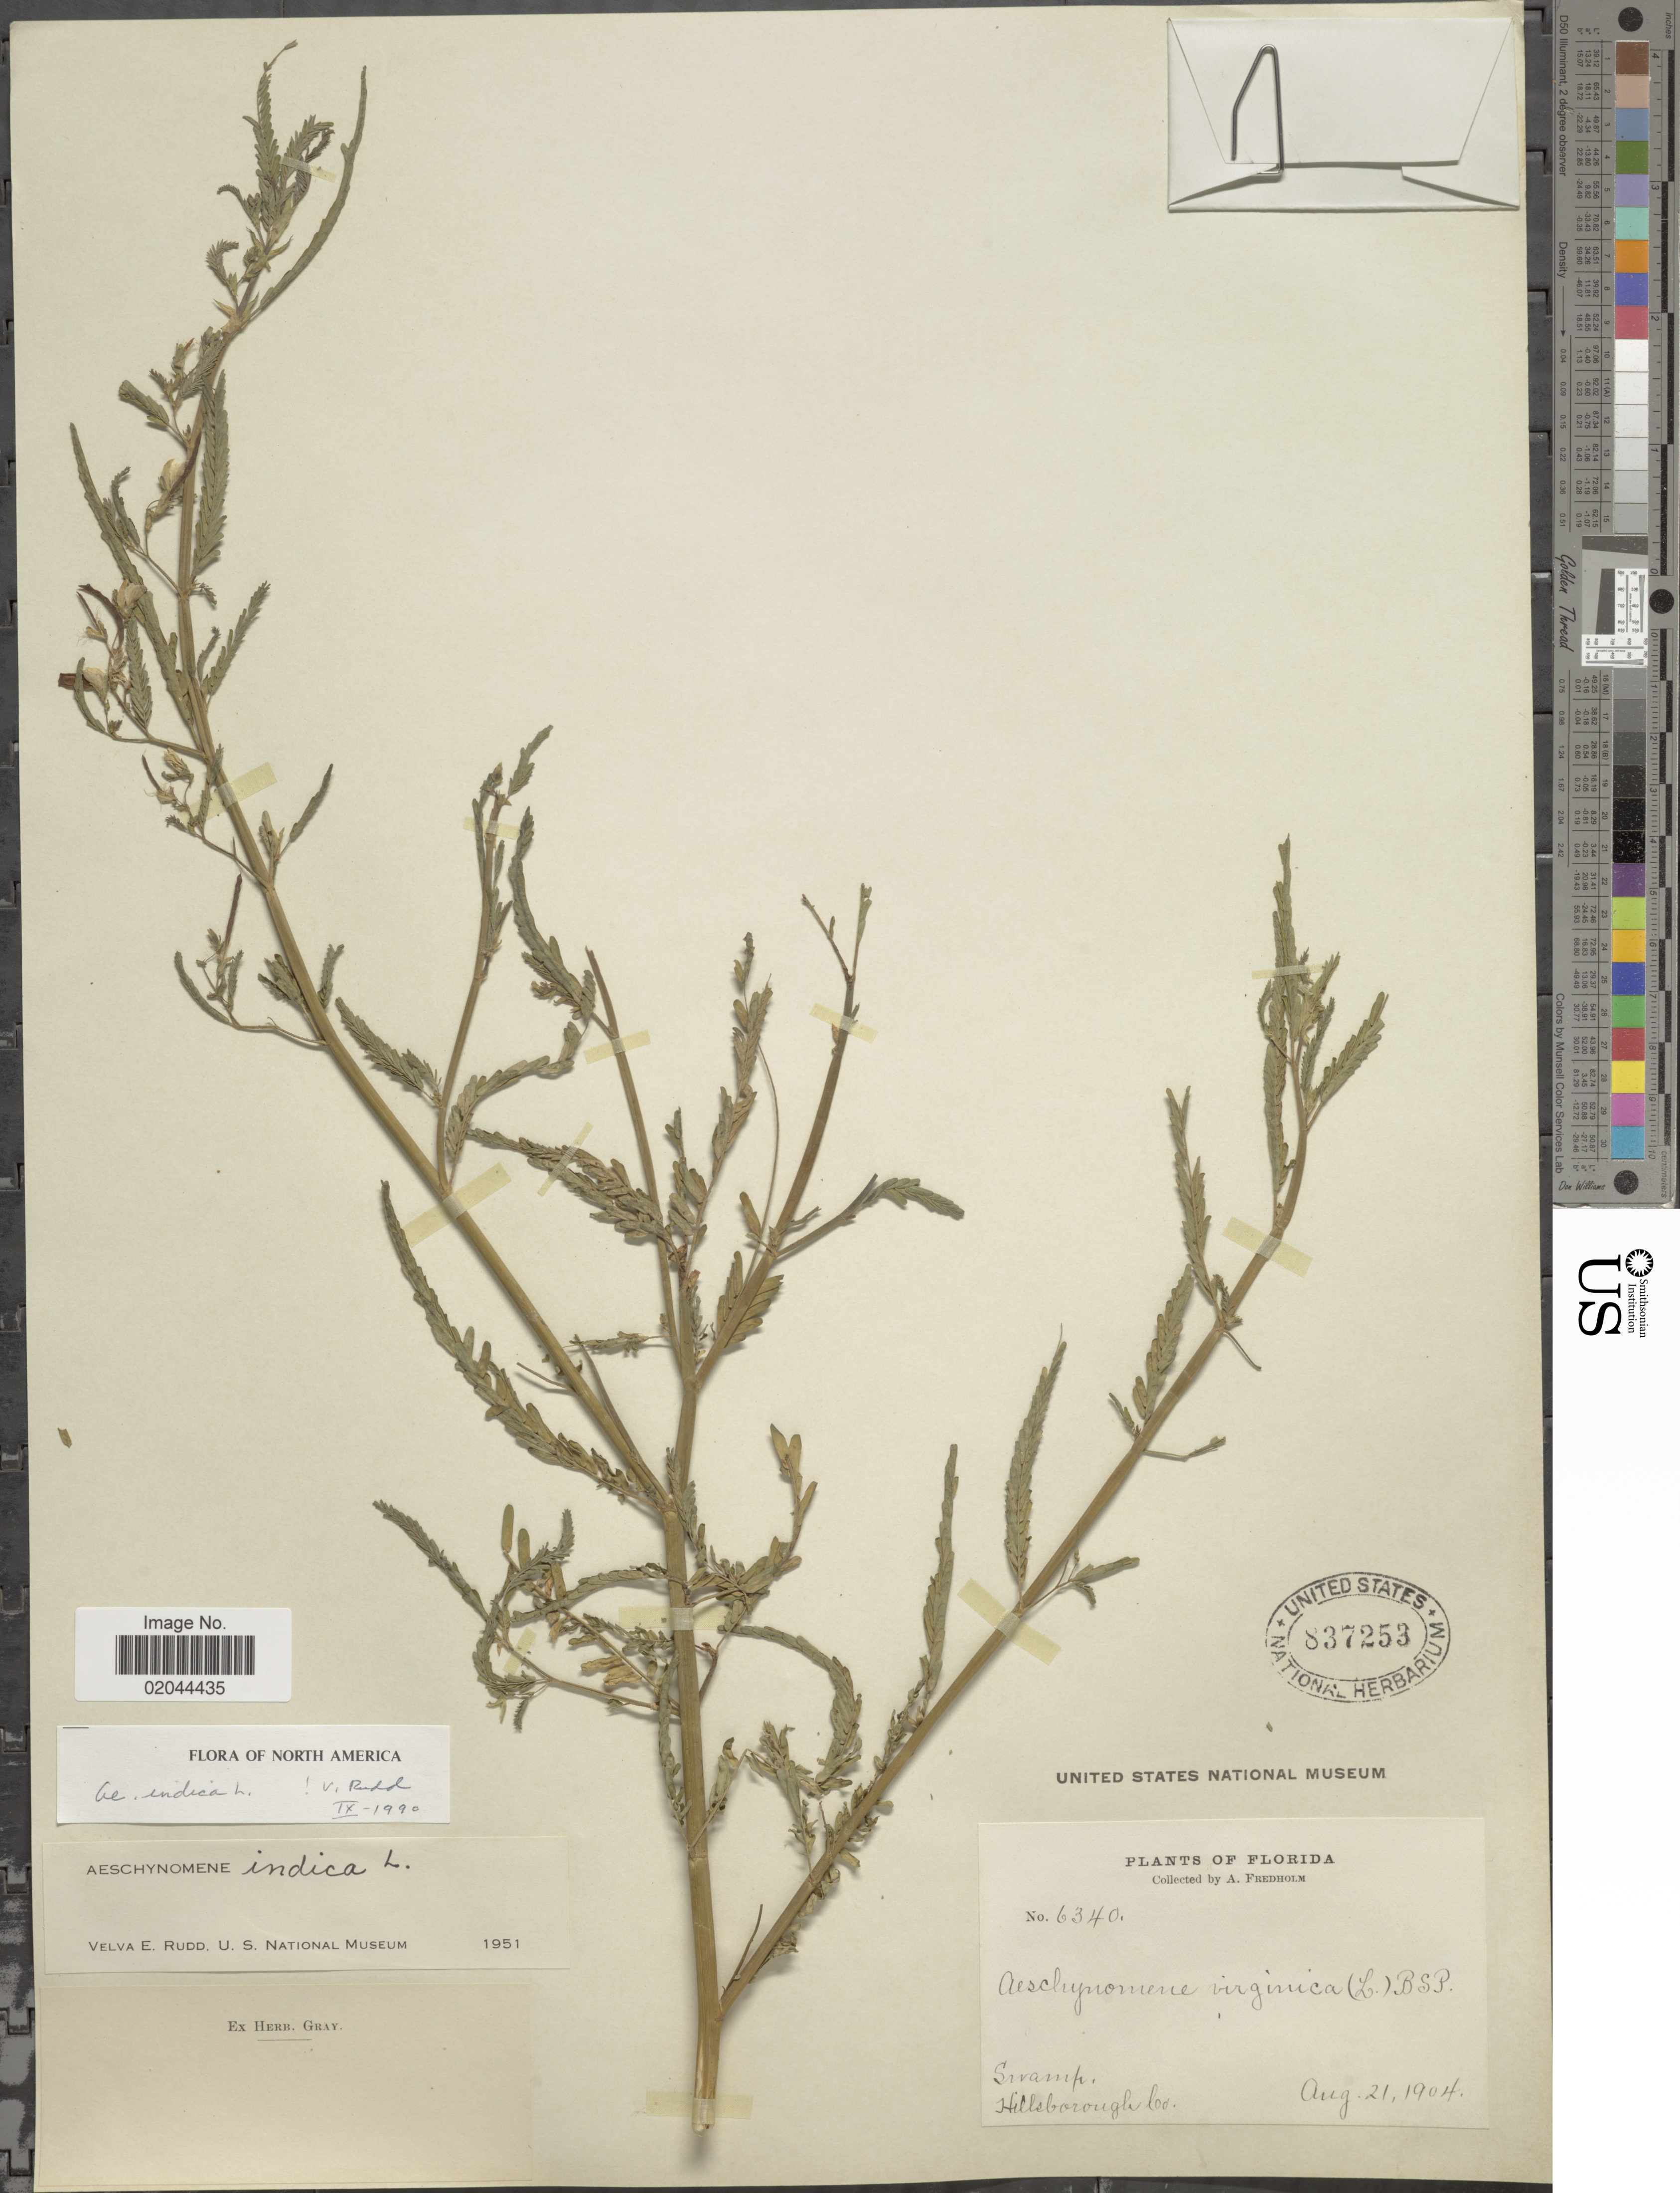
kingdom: Plantae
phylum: Tracheophyta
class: Magnoliopsida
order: Fabales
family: Fabaceae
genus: Aeschynomene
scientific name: Aeschynomene indica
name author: L.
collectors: A. Fredholm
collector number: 6340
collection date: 1904-08-21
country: United States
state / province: Florida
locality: Hillsborough Co.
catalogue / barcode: US 837253